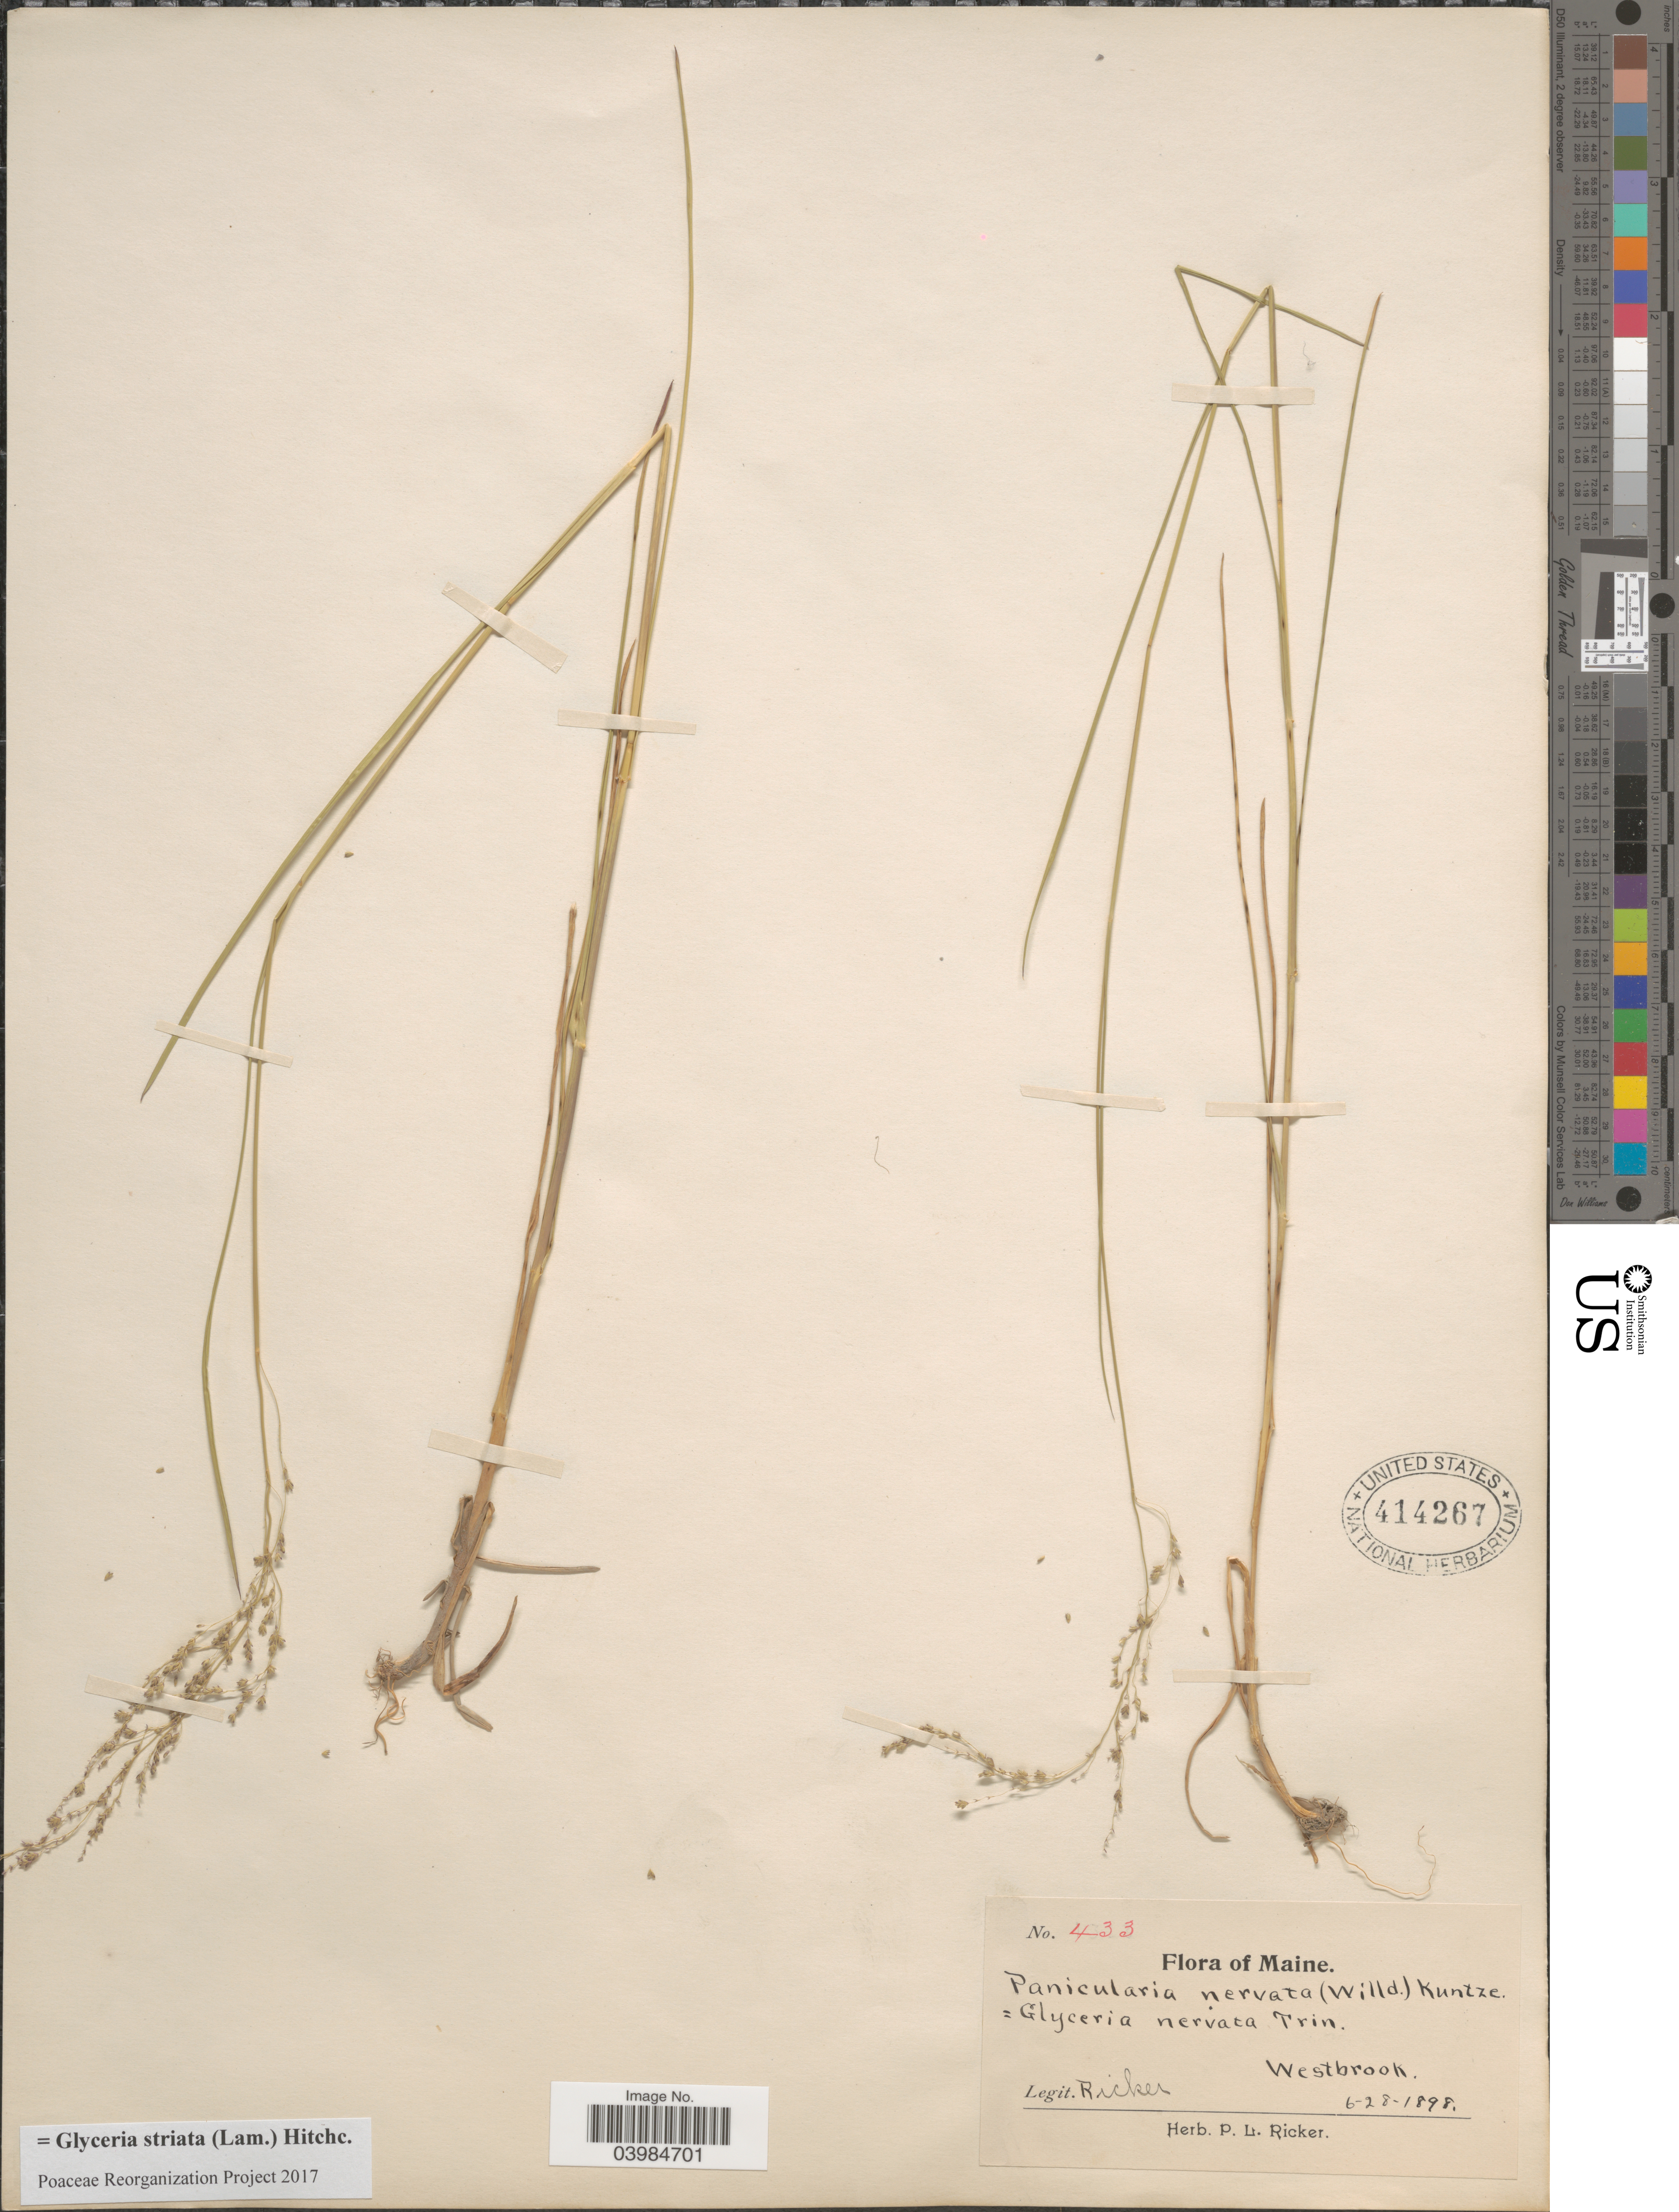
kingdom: Plantae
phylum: Tracheophyta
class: Liliopsida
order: Poales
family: Poaceae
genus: Glyceria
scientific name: Glyceria striata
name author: (Lam.) Hitchc.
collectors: P. Ricker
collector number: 433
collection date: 1898-06-28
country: United States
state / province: Maine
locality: Westbrook.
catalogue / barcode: US 414267